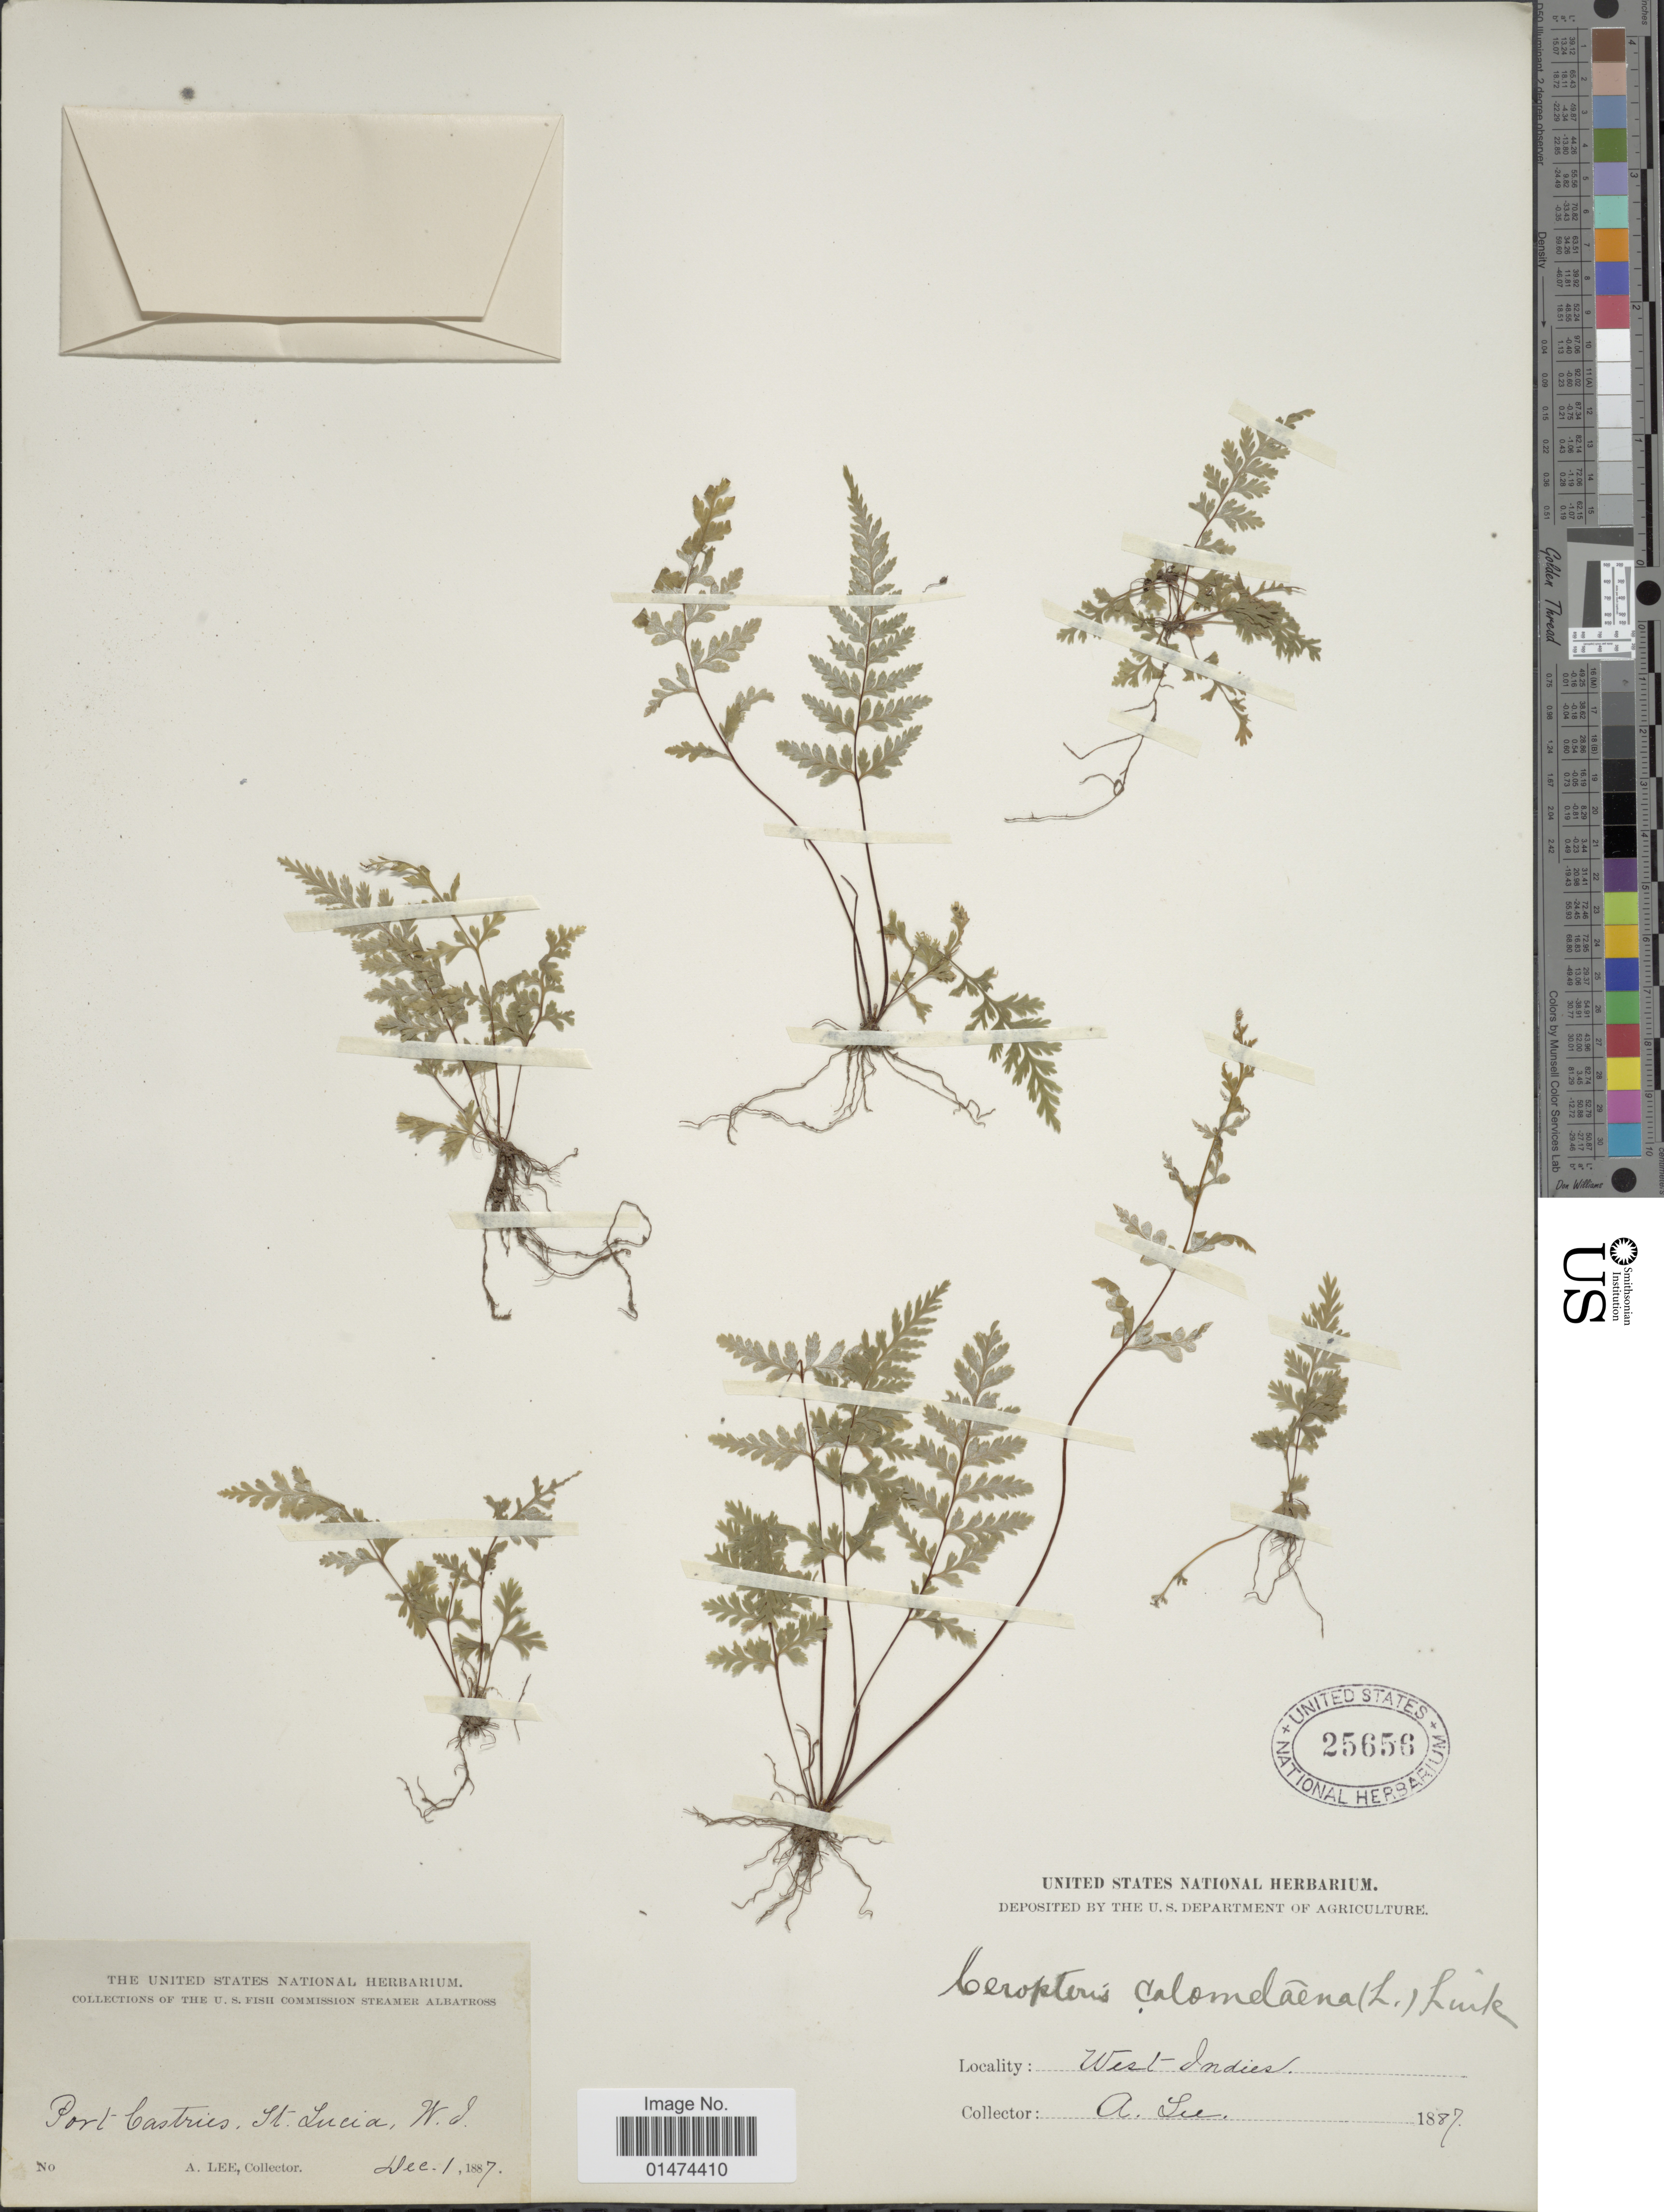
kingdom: Plantae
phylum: Tracheophyta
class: Polypodiopsida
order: Polypodiales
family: Pteridaceae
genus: Pityrogramma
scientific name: Pityrogramma calomelanos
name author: (L.) Link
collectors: A. Lee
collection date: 1887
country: St. Lucia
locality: Port bastries, St. Lucia, W.I., West Indies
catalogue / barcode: US 25656